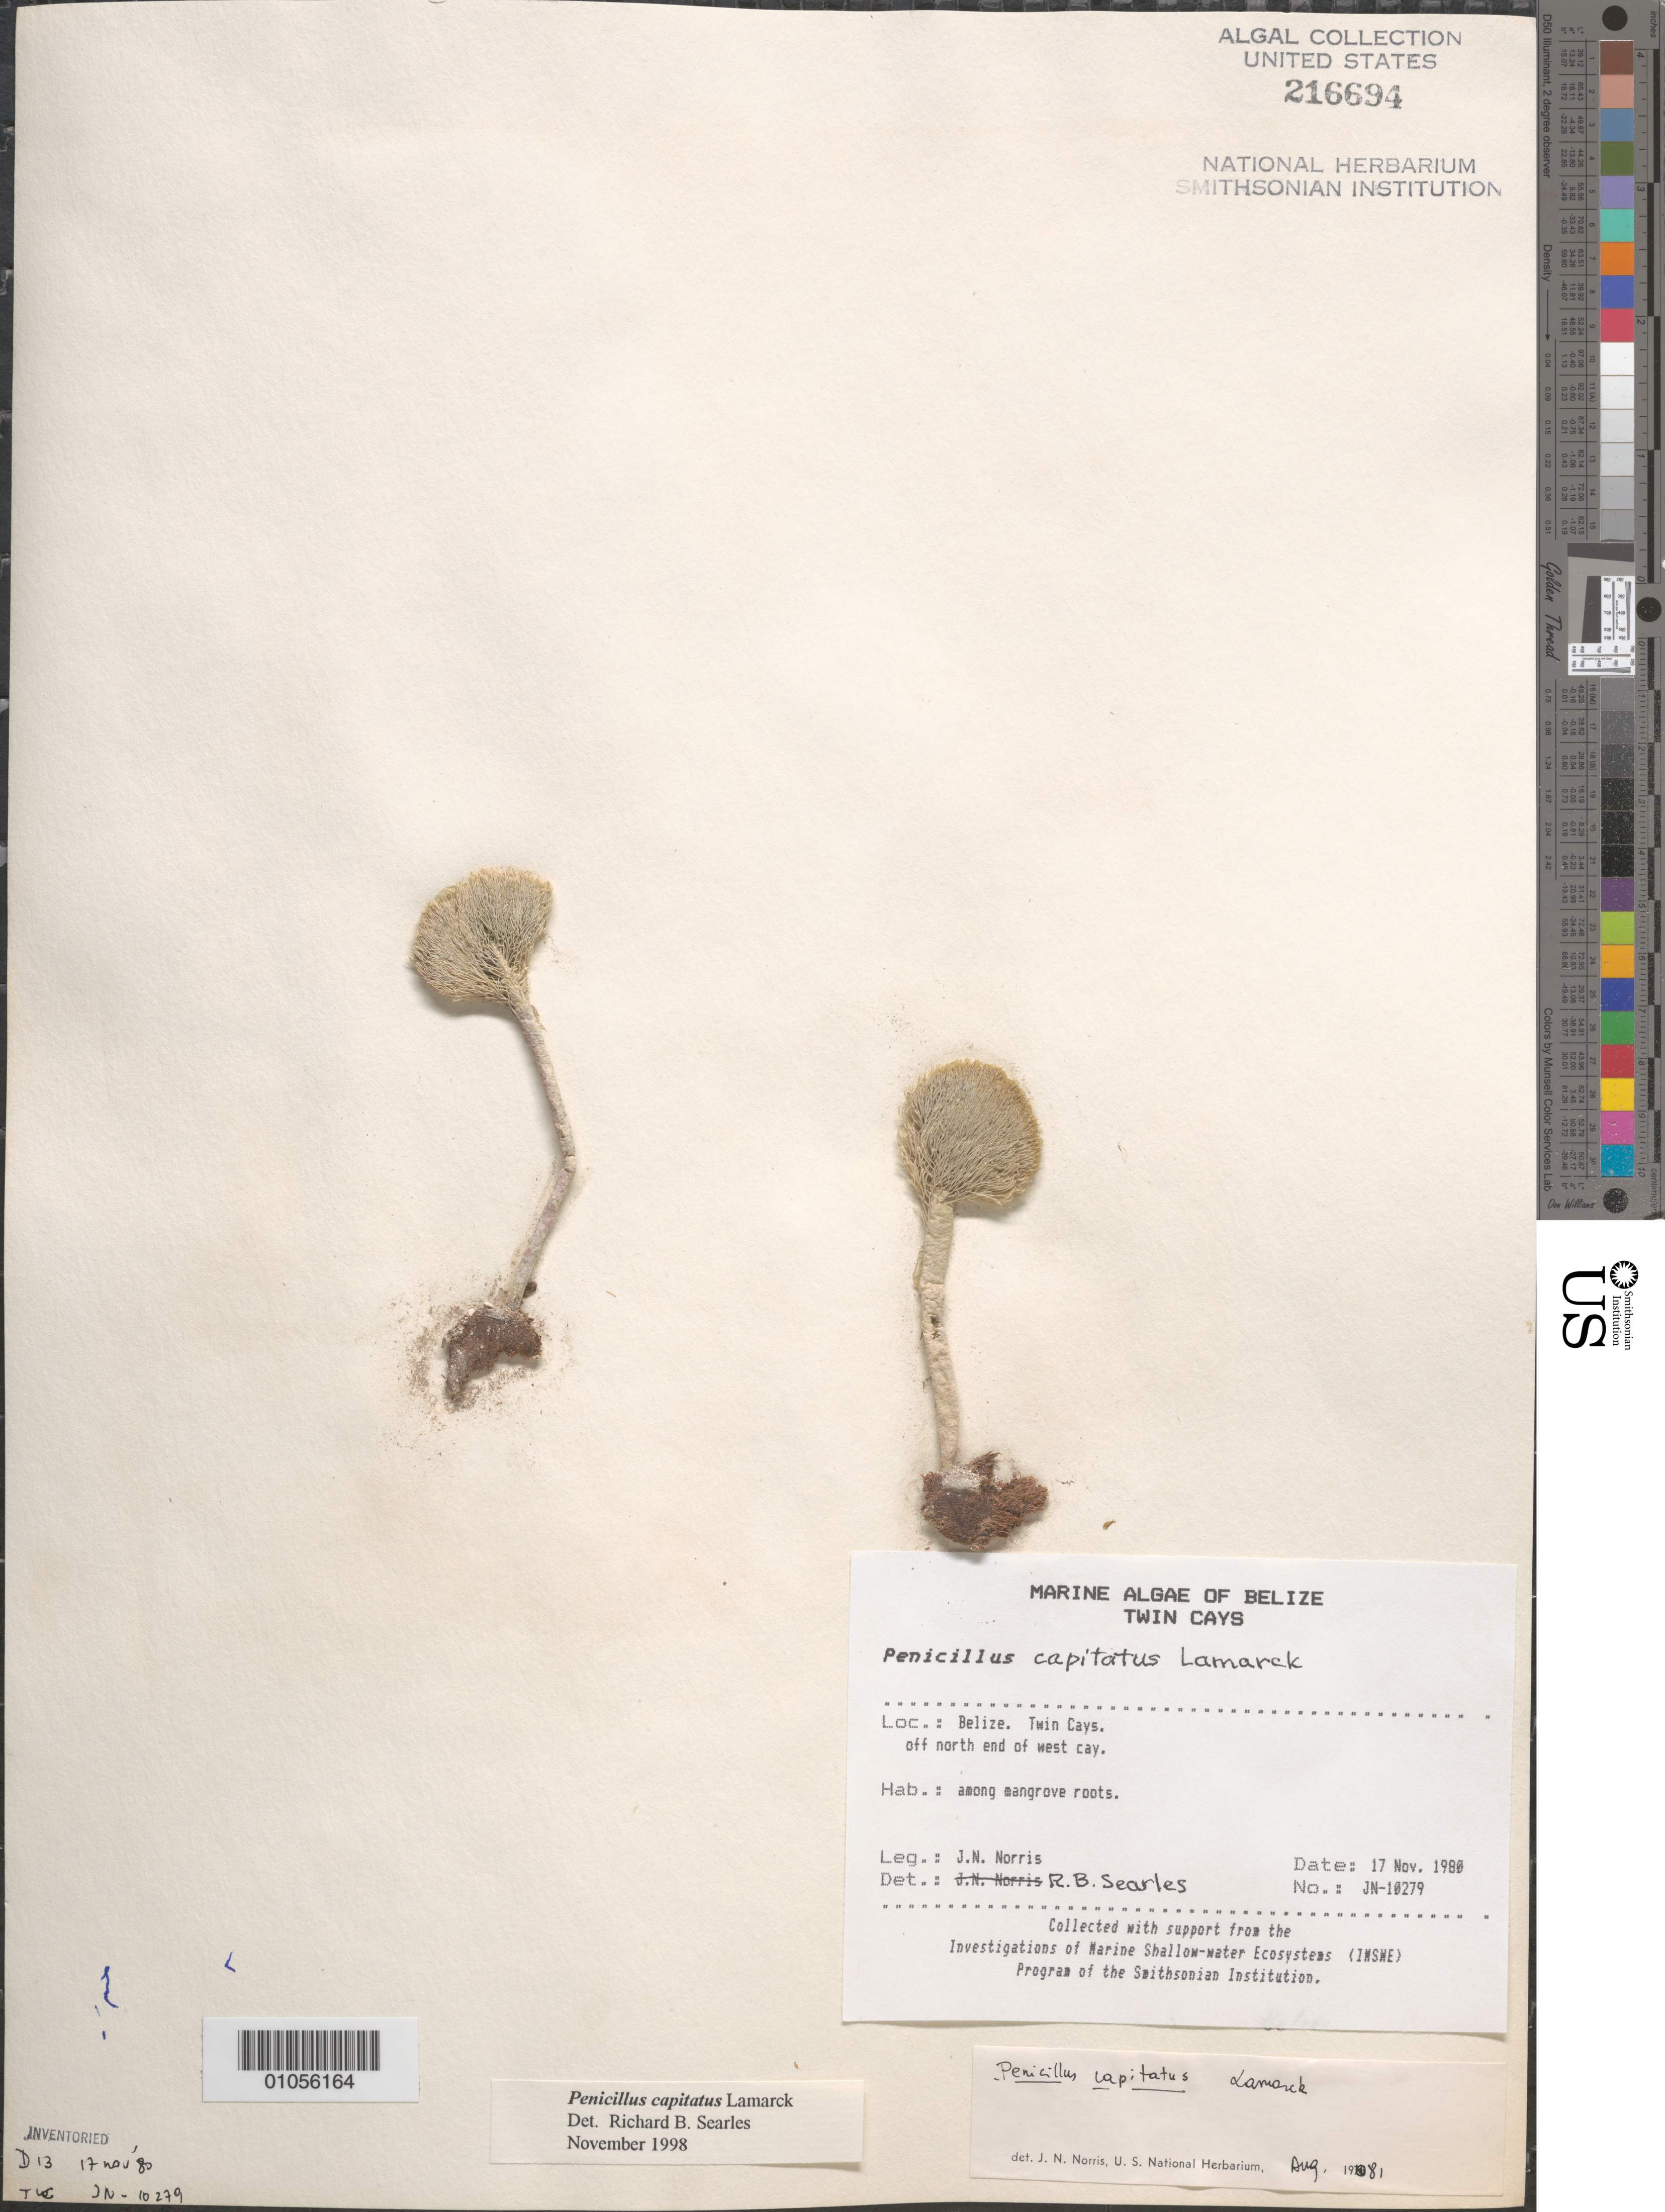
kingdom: Plantae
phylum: Chlorophyta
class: Ulvophyceae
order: Bryopsidales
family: Udoteaceae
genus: Penicillus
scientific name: Penicillus capitatus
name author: Lam.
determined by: Searles, R. B.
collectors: J. N. Norris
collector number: JN-10279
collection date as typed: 17 Nov 1980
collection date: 1980-11-17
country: Belize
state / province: Stann Creek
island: West Cay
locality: Off north end of West Cay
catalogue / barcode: US 216694